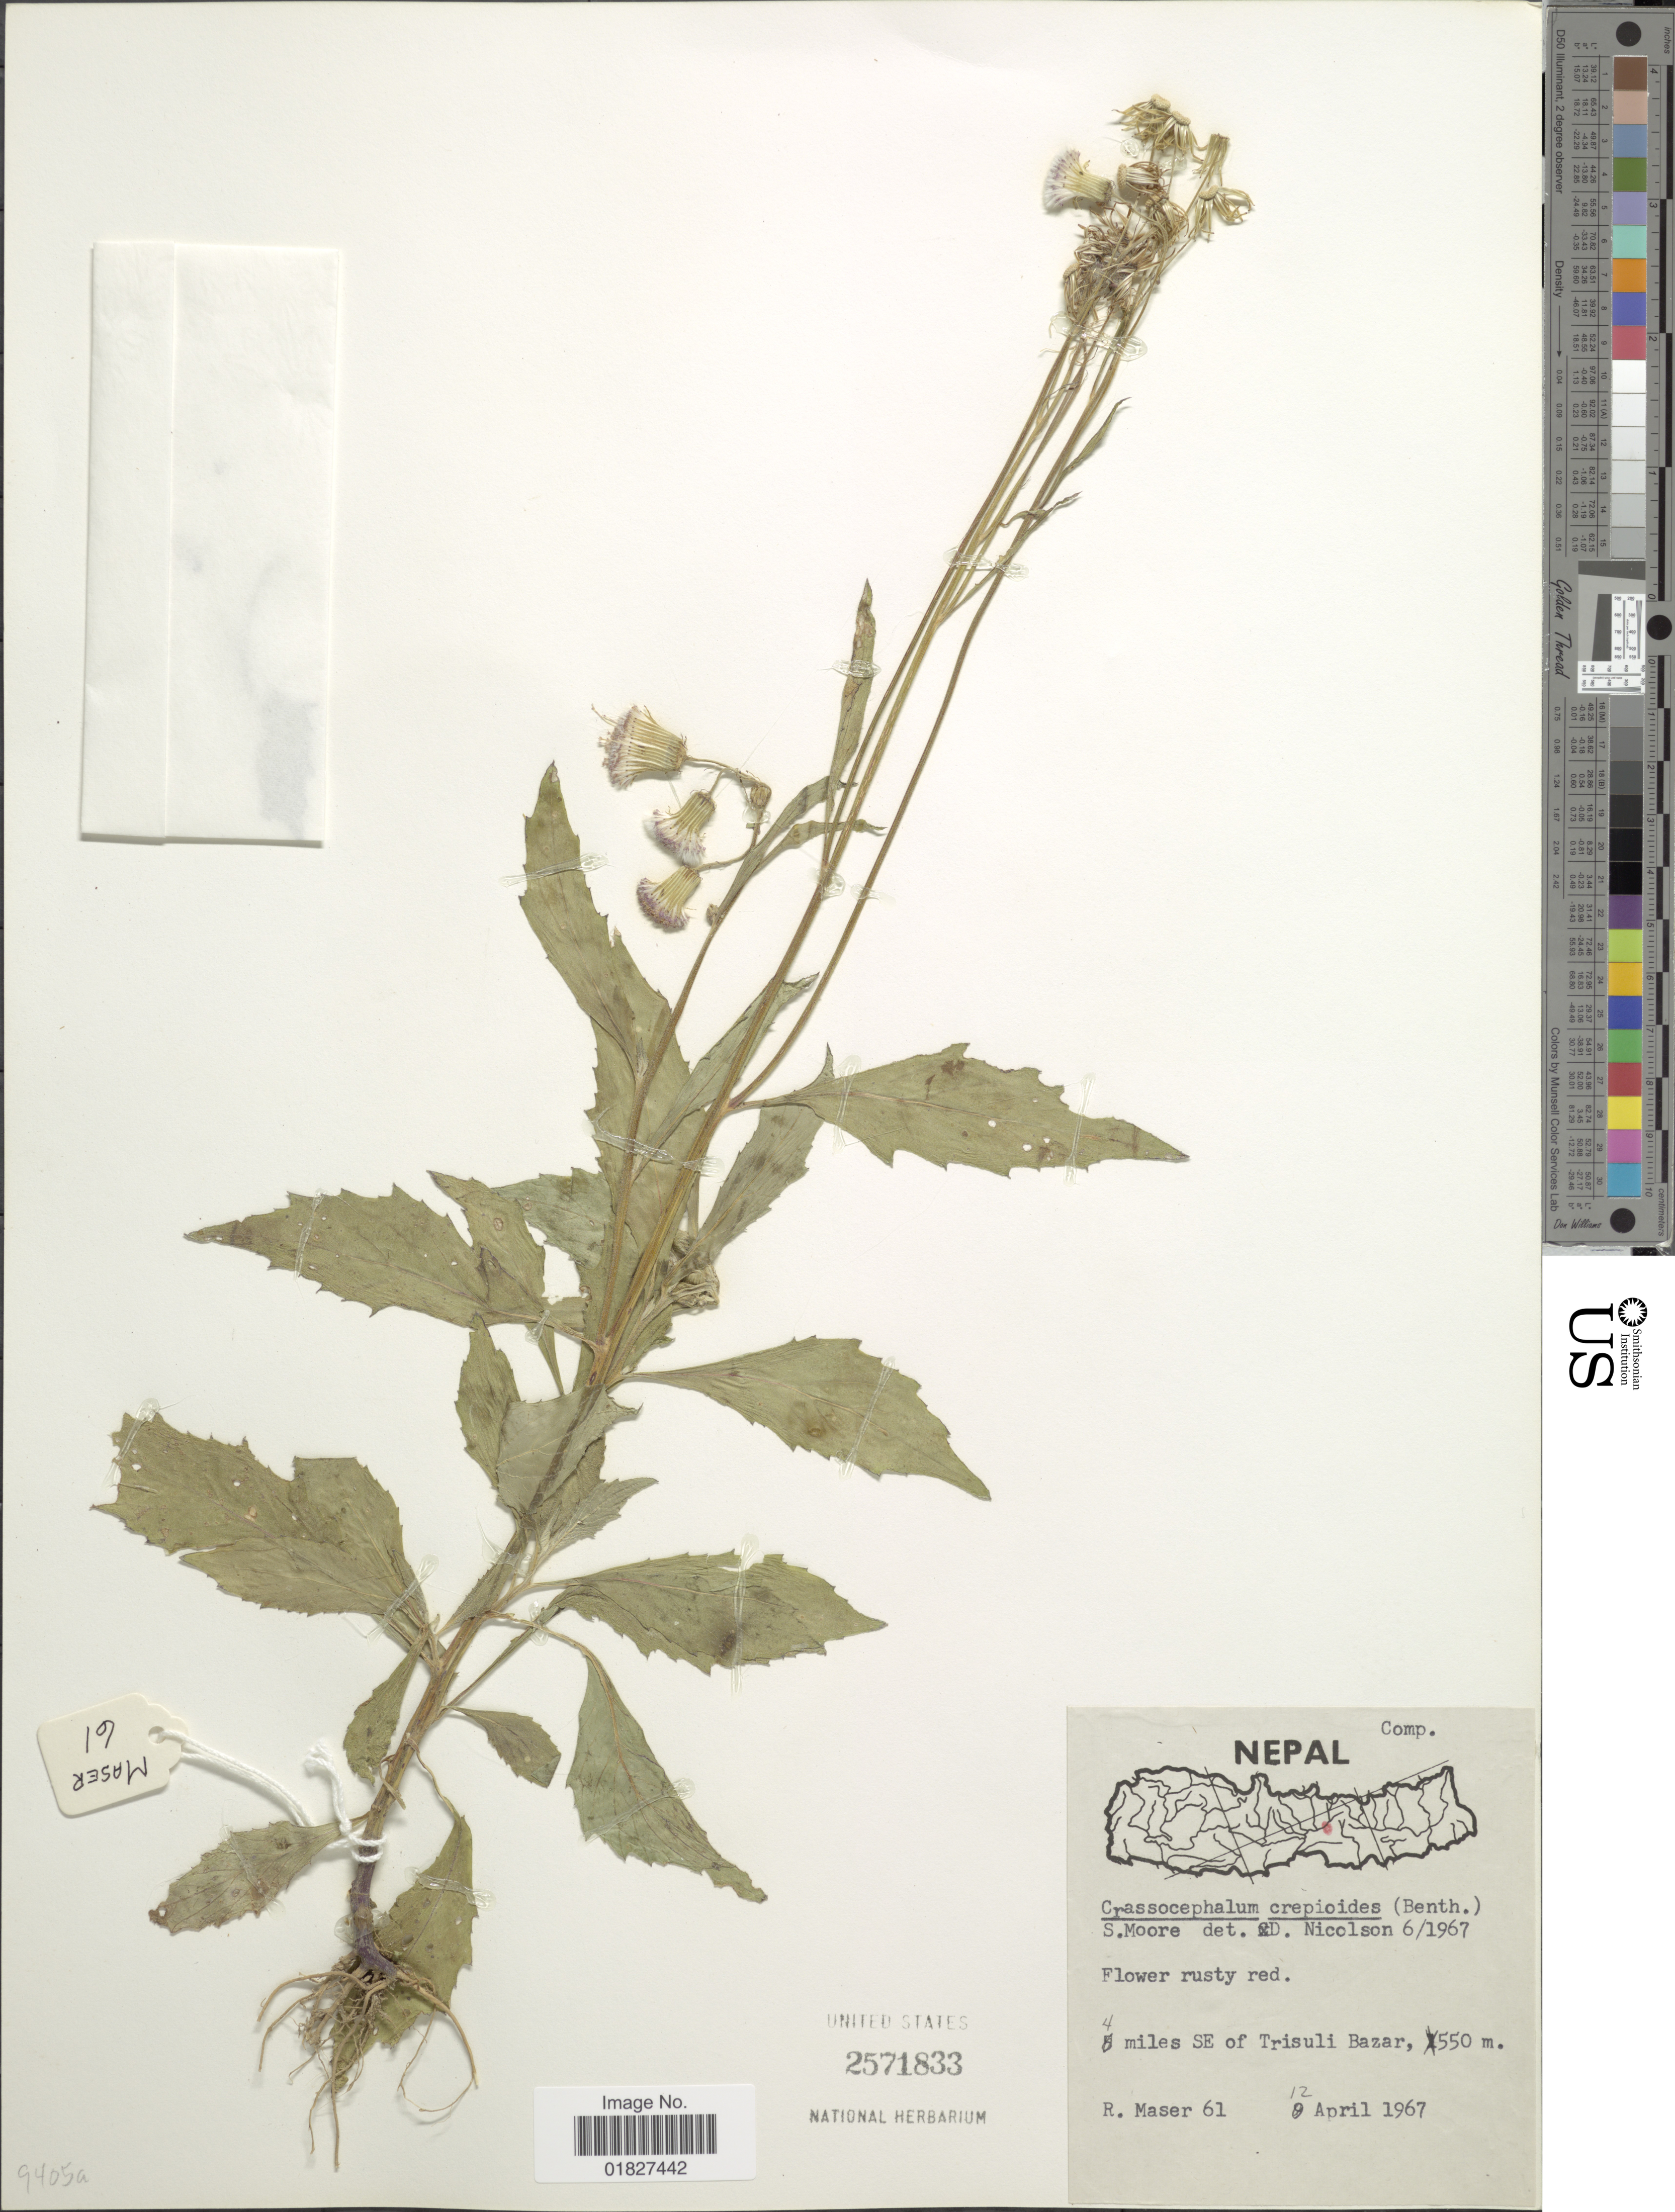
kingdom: Plantae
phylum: Tracheophyta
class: Magnoliopsida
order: Asterales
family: Asteraceae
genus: Crassocephalum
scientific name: Crassocephalum crepidioides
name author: (Benth.) S. Moore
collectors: R. Maser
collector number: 61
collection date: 1967-04-12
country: Nepal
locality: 4 miles SE of Trisuli Bazar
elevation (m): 550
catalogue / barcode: US 2571833